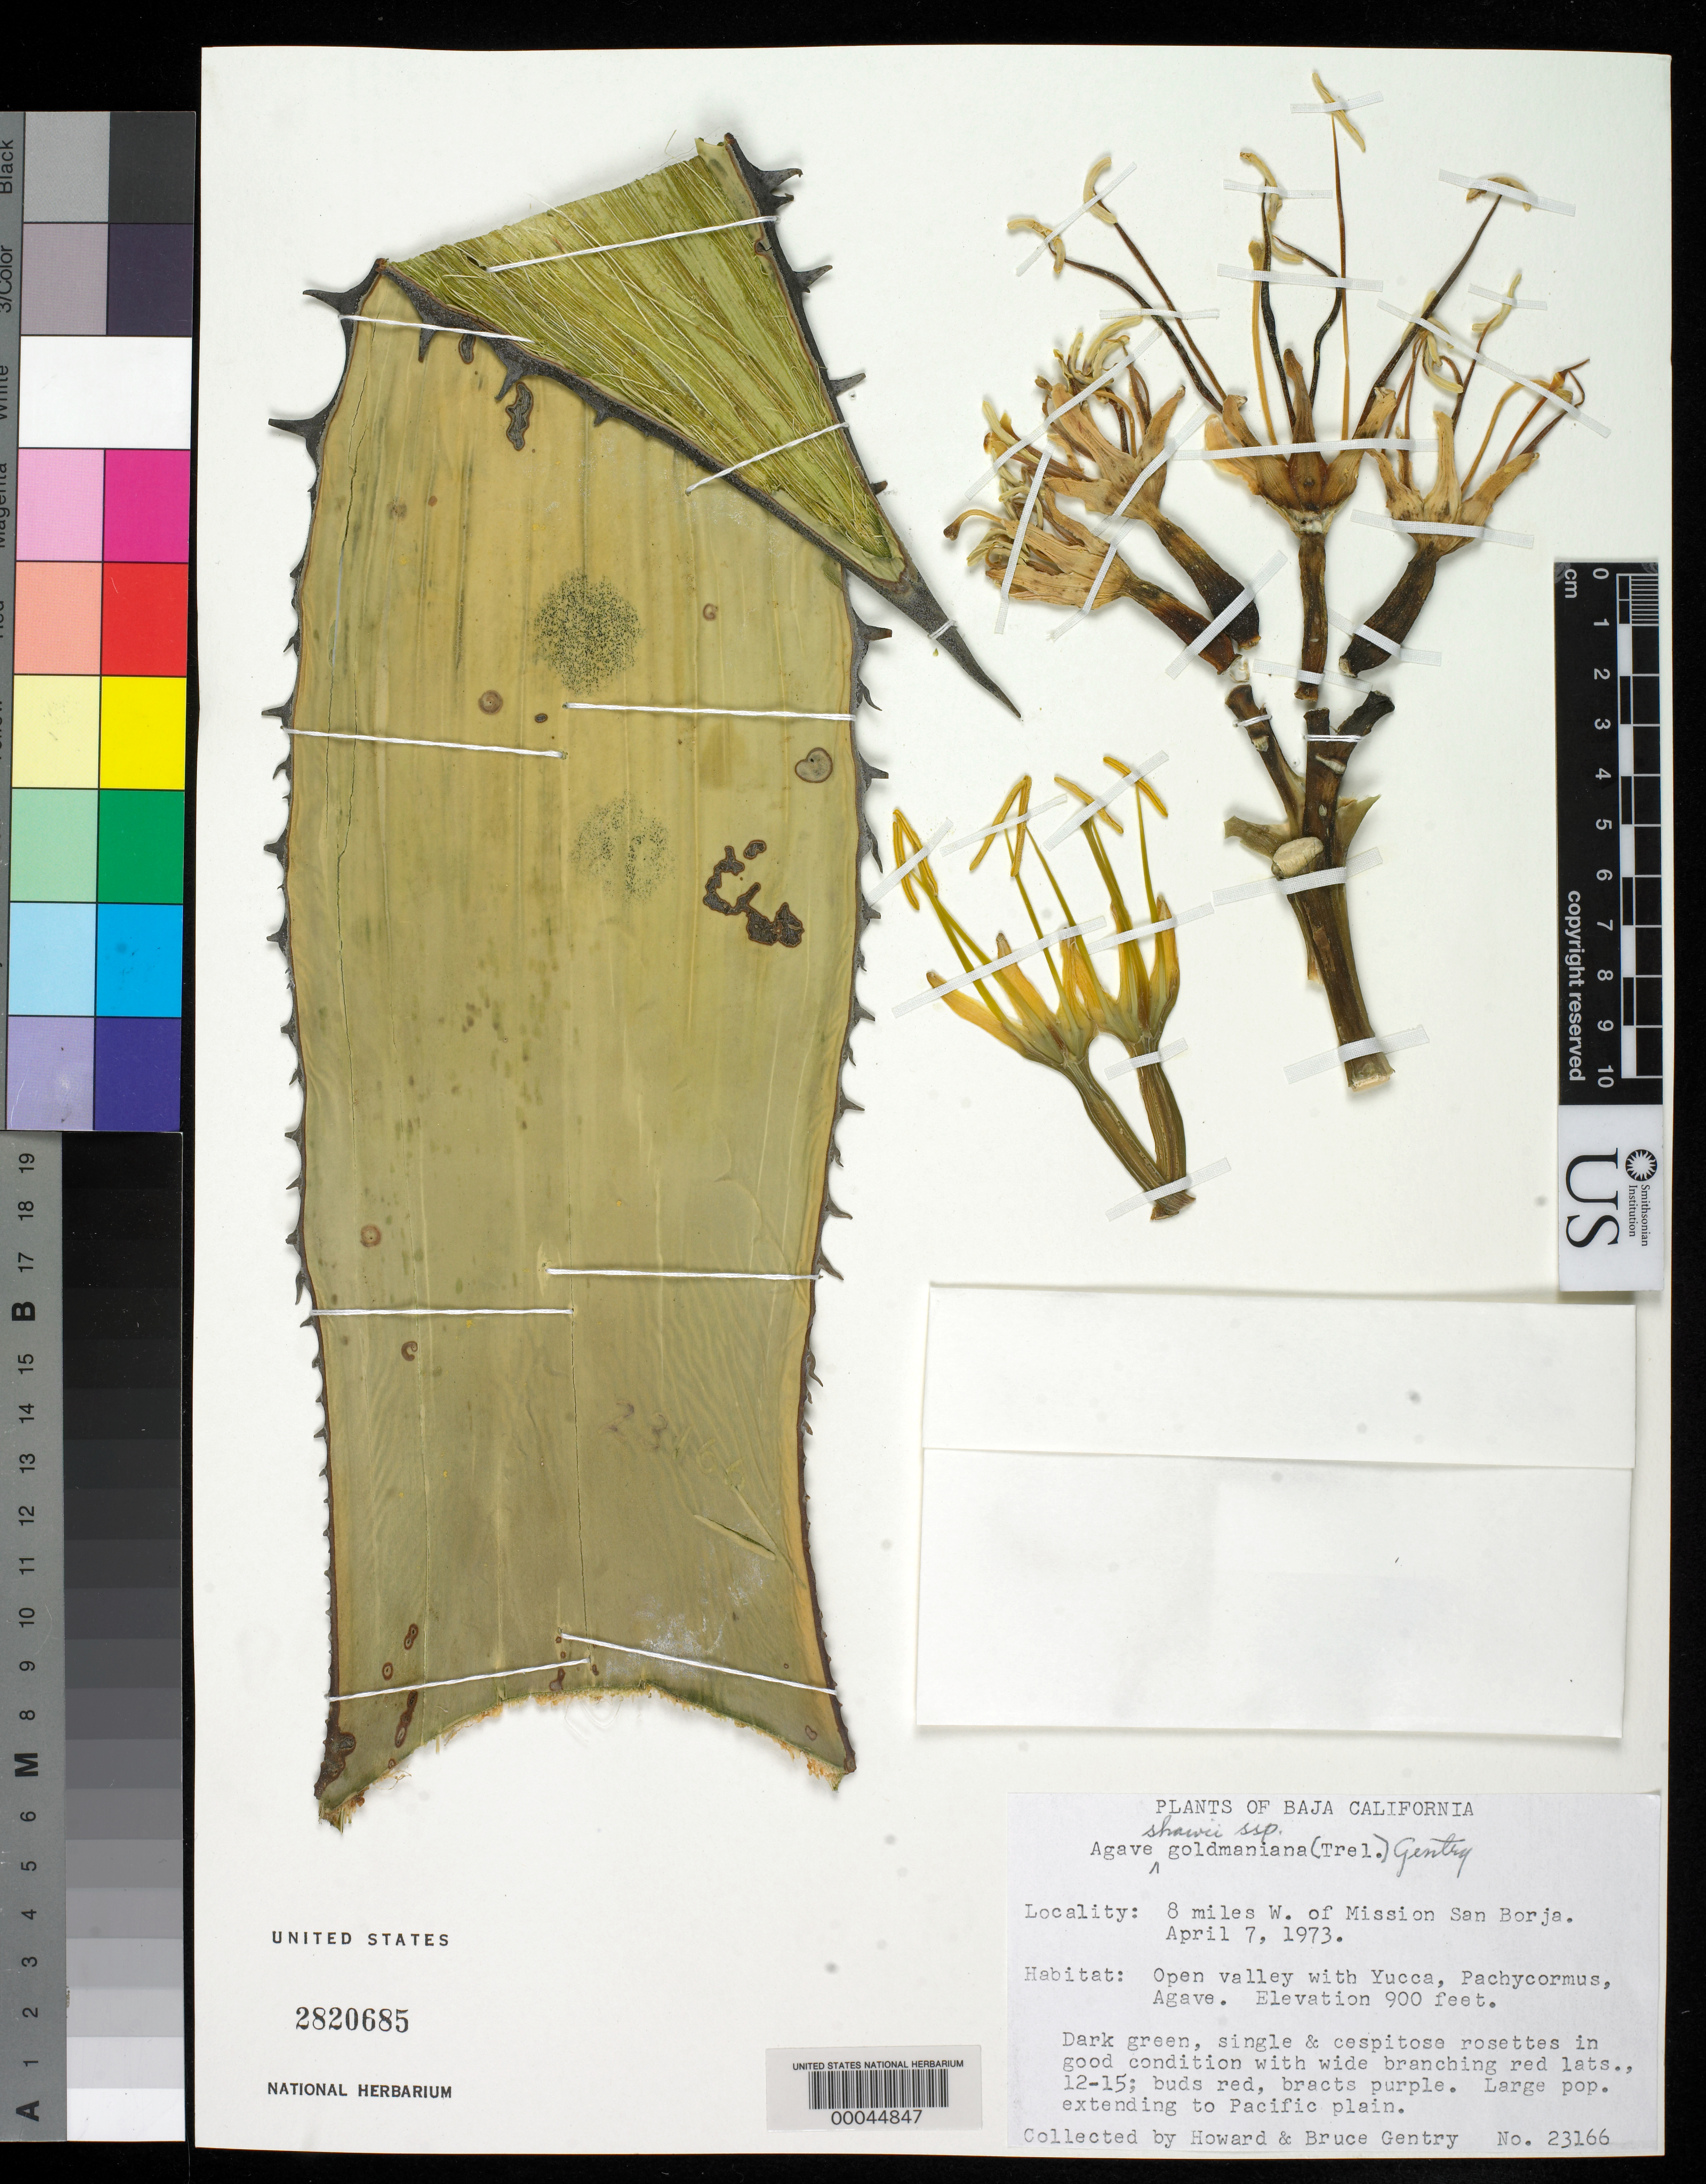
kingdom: Plantae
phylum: Tracheophyta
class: Liliopsida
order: Asparagales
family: Asparagaceae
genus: Agave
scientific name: Agave shawii subsp. goldmaniana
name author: (Trel.) Gentry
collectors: H. S. Gentry & B. Gentry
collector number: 23166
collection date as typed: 07 Apr 1973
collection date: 1973-04-07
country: Mexico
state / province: Baja California Norte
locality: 8 mi W of Mission San Borja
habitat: Open valley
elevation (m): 274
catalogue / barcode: US 2820685